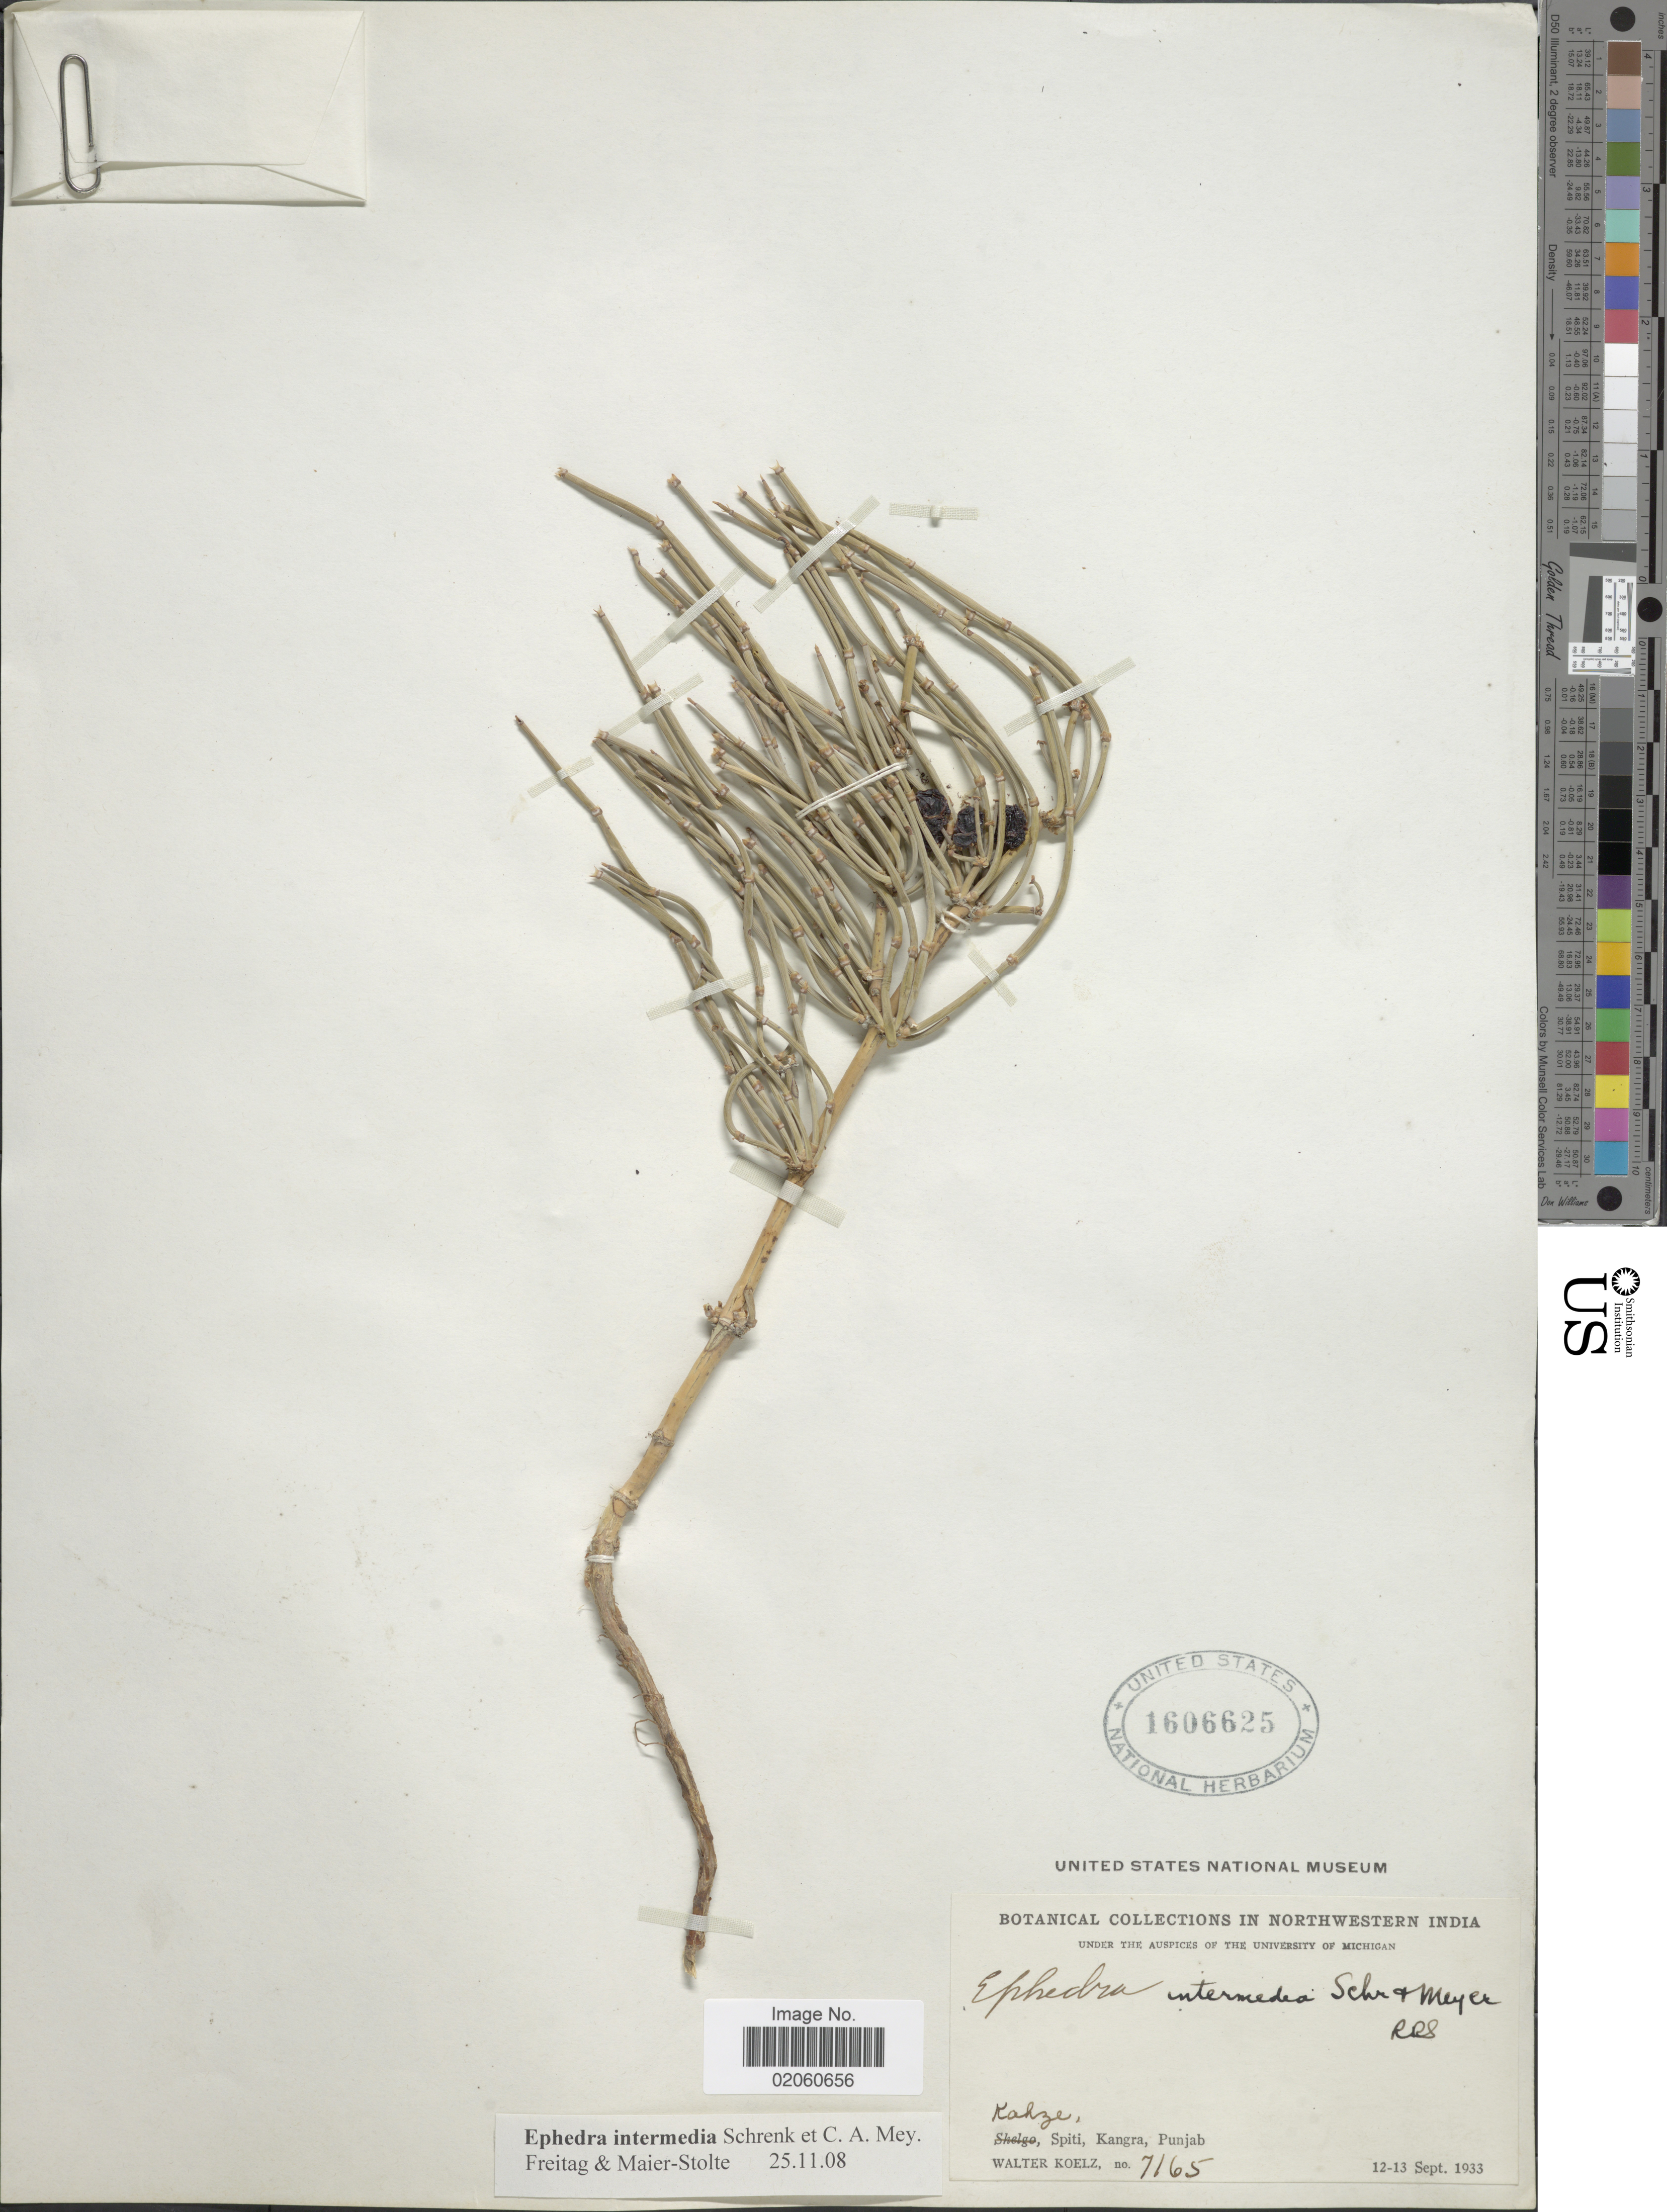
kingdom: Plantae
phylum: Tracheophyta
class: Gnetopsida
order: Ephedrales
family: Ephedraceae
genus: Ephedra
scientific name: Ephedra intermedia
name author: Schrenk ex C.A. Mey.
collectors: W. N. Koelz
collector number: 7165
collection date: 1933-09-12/1933-09-13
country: India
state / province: Punjab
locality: Northwestern India, Kalze, Spiti, Kangra.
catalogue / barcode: US 1606625